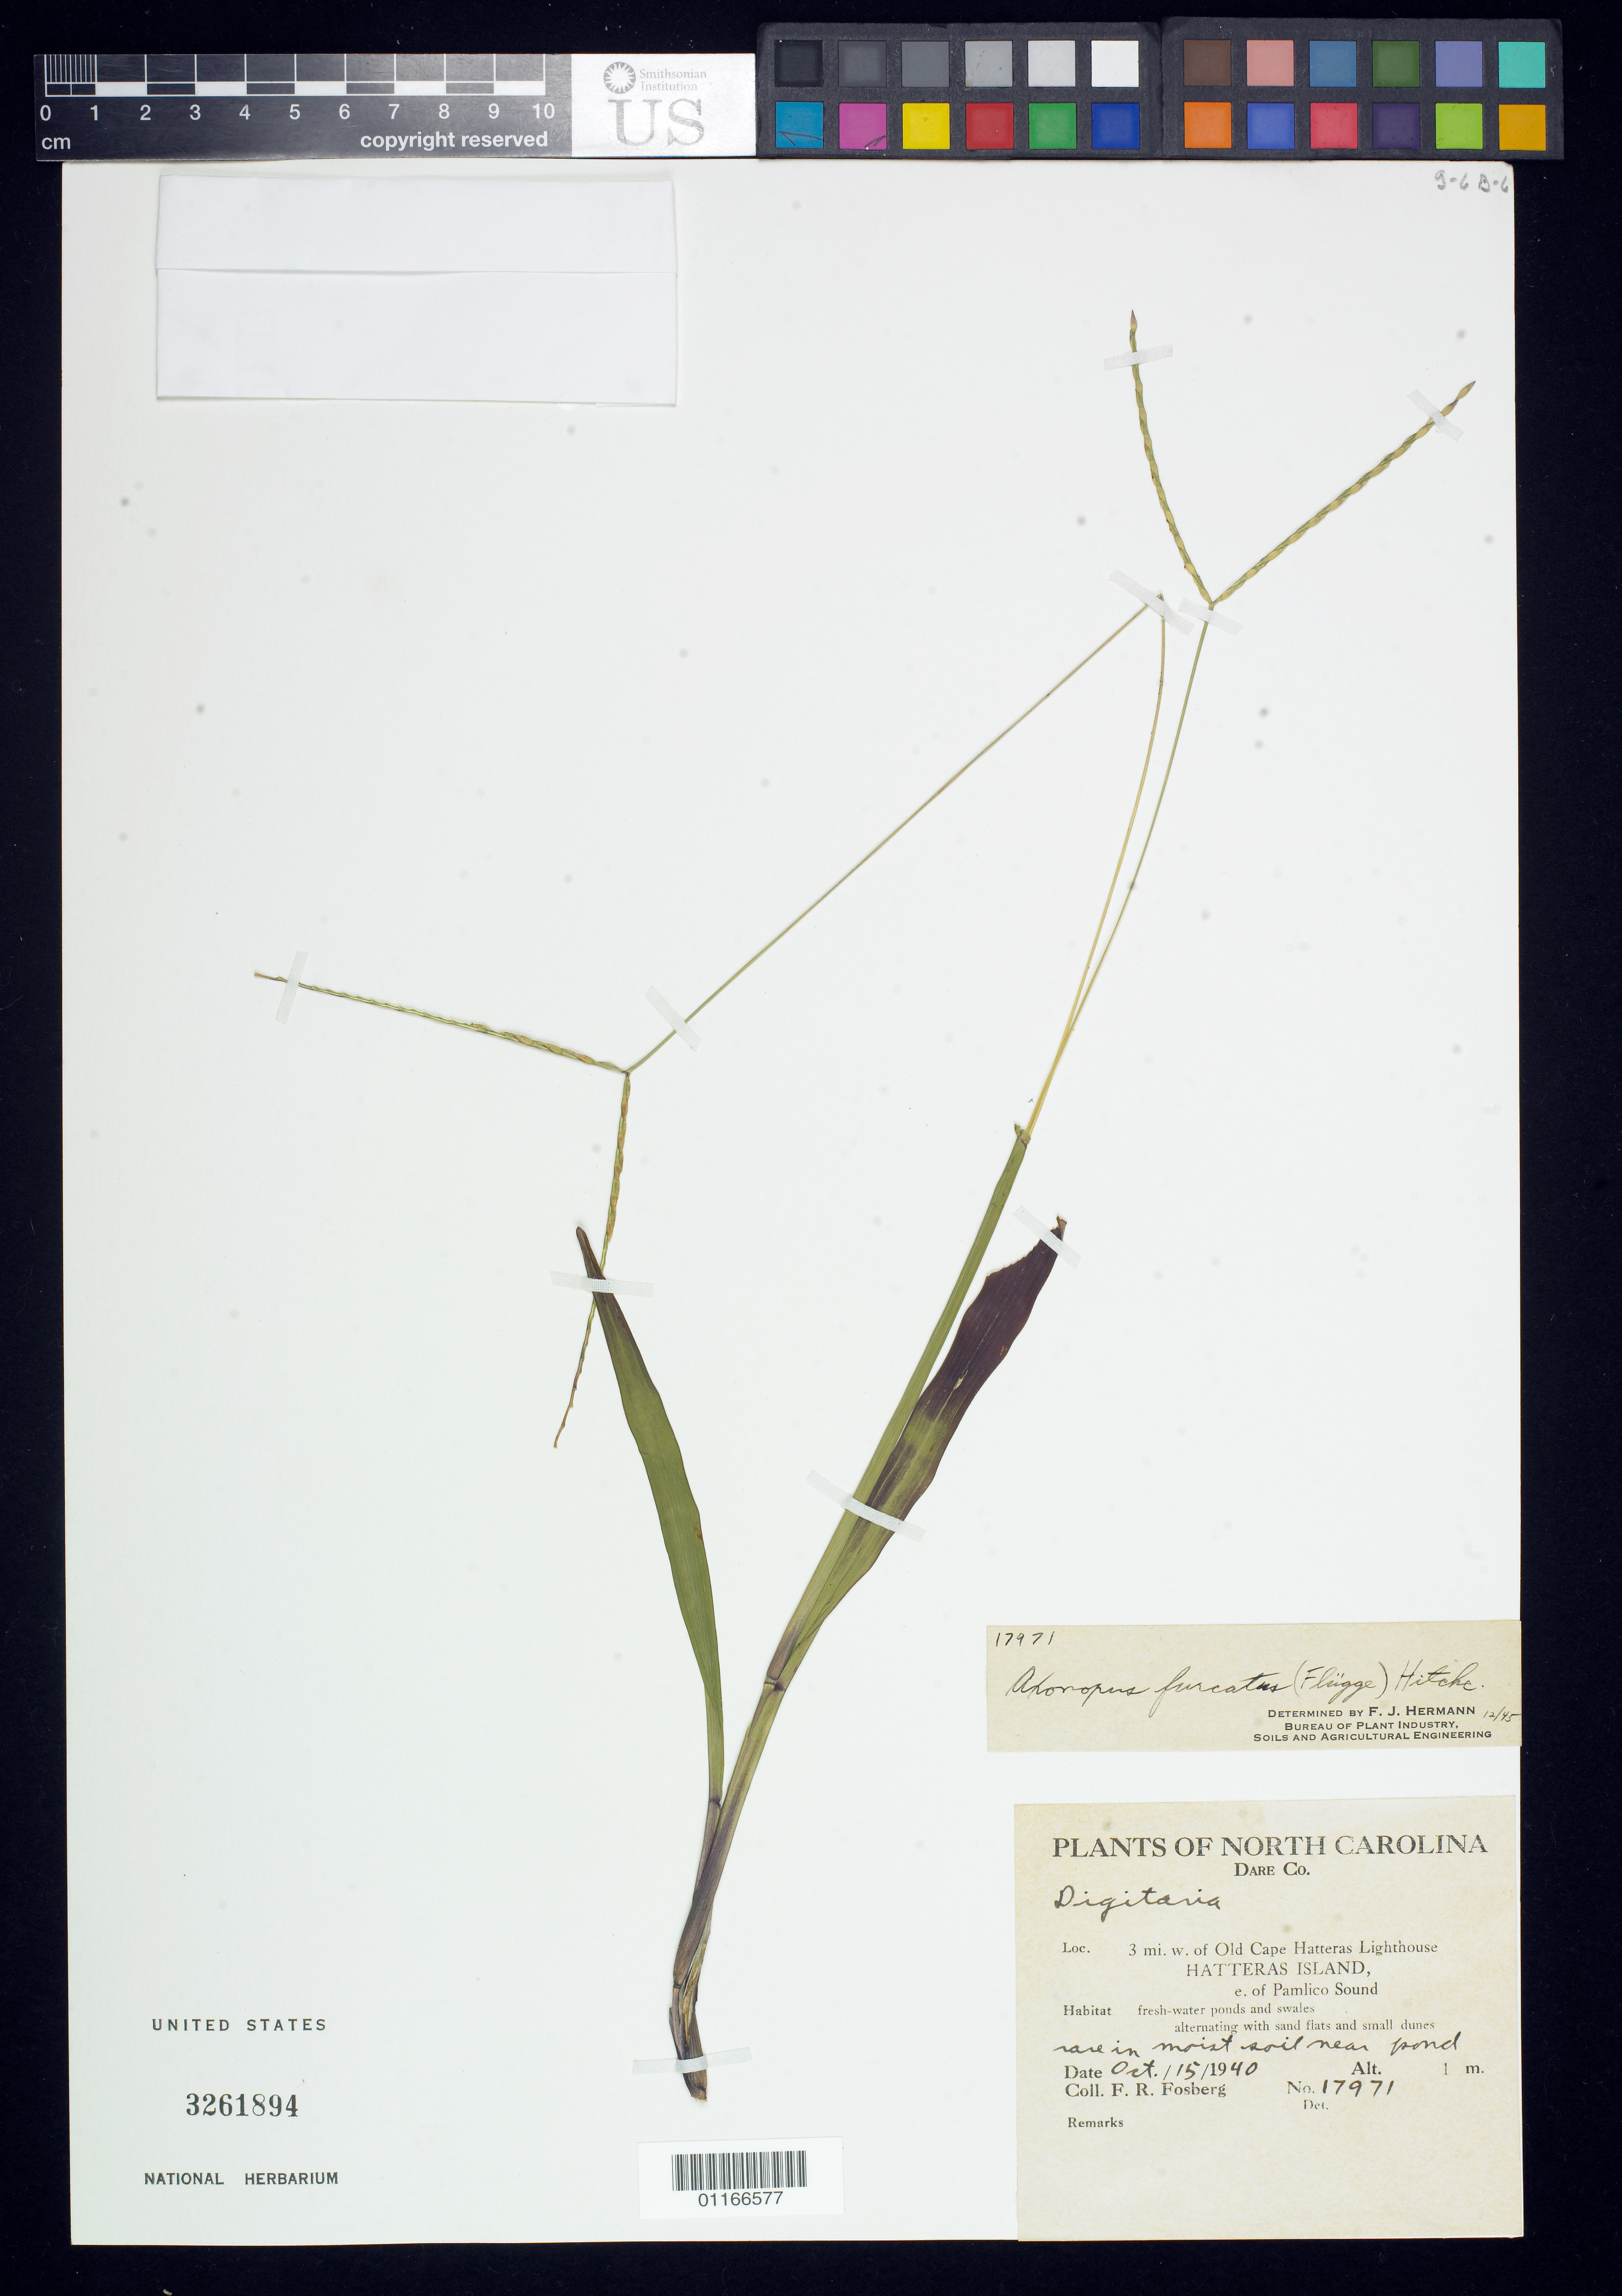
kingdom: Plantae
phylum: Tracheophyta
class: Liliopsida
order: Poales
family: Poaceae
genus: Axonopus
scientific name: Axonopus furcatus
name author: (Flüggé) Hitchc.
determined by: Hermann, F. J.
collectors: F. R. Fosberg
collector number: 17971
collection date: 1940-10-15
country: United States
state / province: North Carolina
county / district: Dare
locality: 3 miles W of Old Cape Hatteras Lighthouse Hatteras Island, E of Pamlico Sound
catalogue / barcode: US 3261894